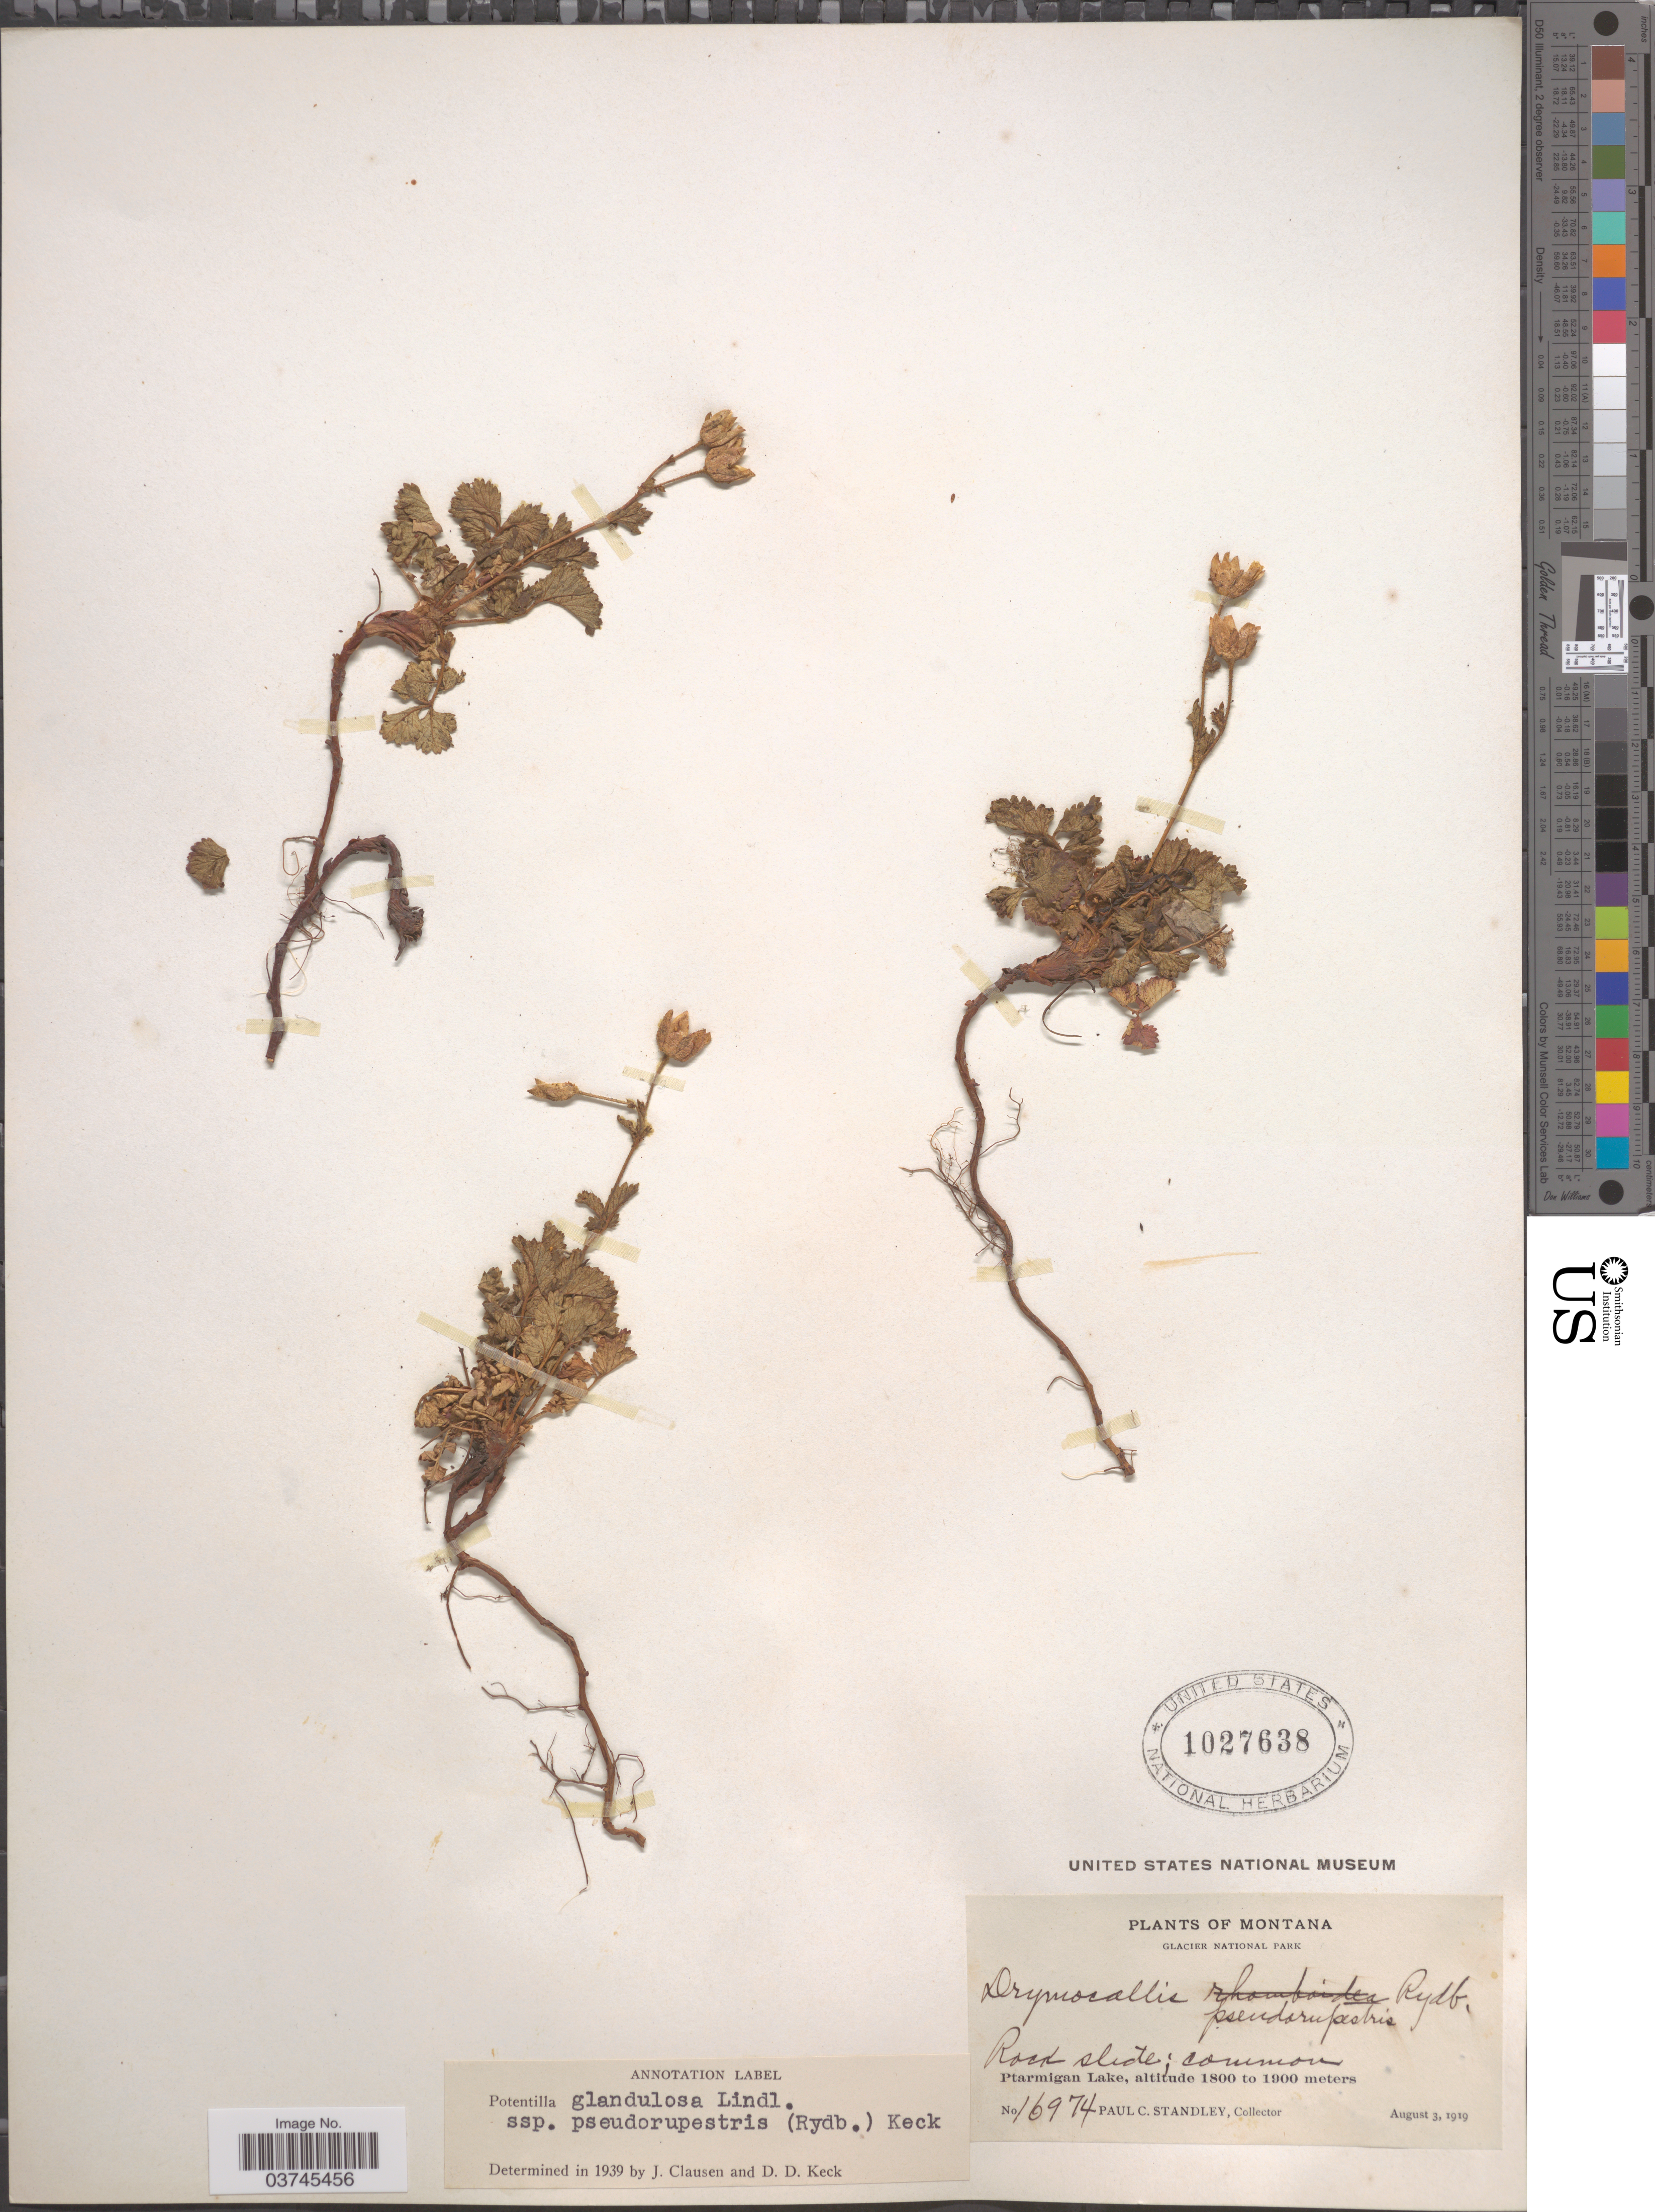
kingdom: Plantae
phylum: Tracheophyta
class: Magnoliopsida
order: Rosales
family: Rosaceae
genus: Drymocallis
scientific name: Drymocallis pseudorupestris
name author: (Rydb.) Rydb.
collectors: P. C. Standley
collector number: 16974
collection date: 1919-08-03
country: United States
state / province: Montana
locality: Glacier National Park. Ptarmigan Lake.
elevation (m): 1800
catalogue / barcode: US 1027638